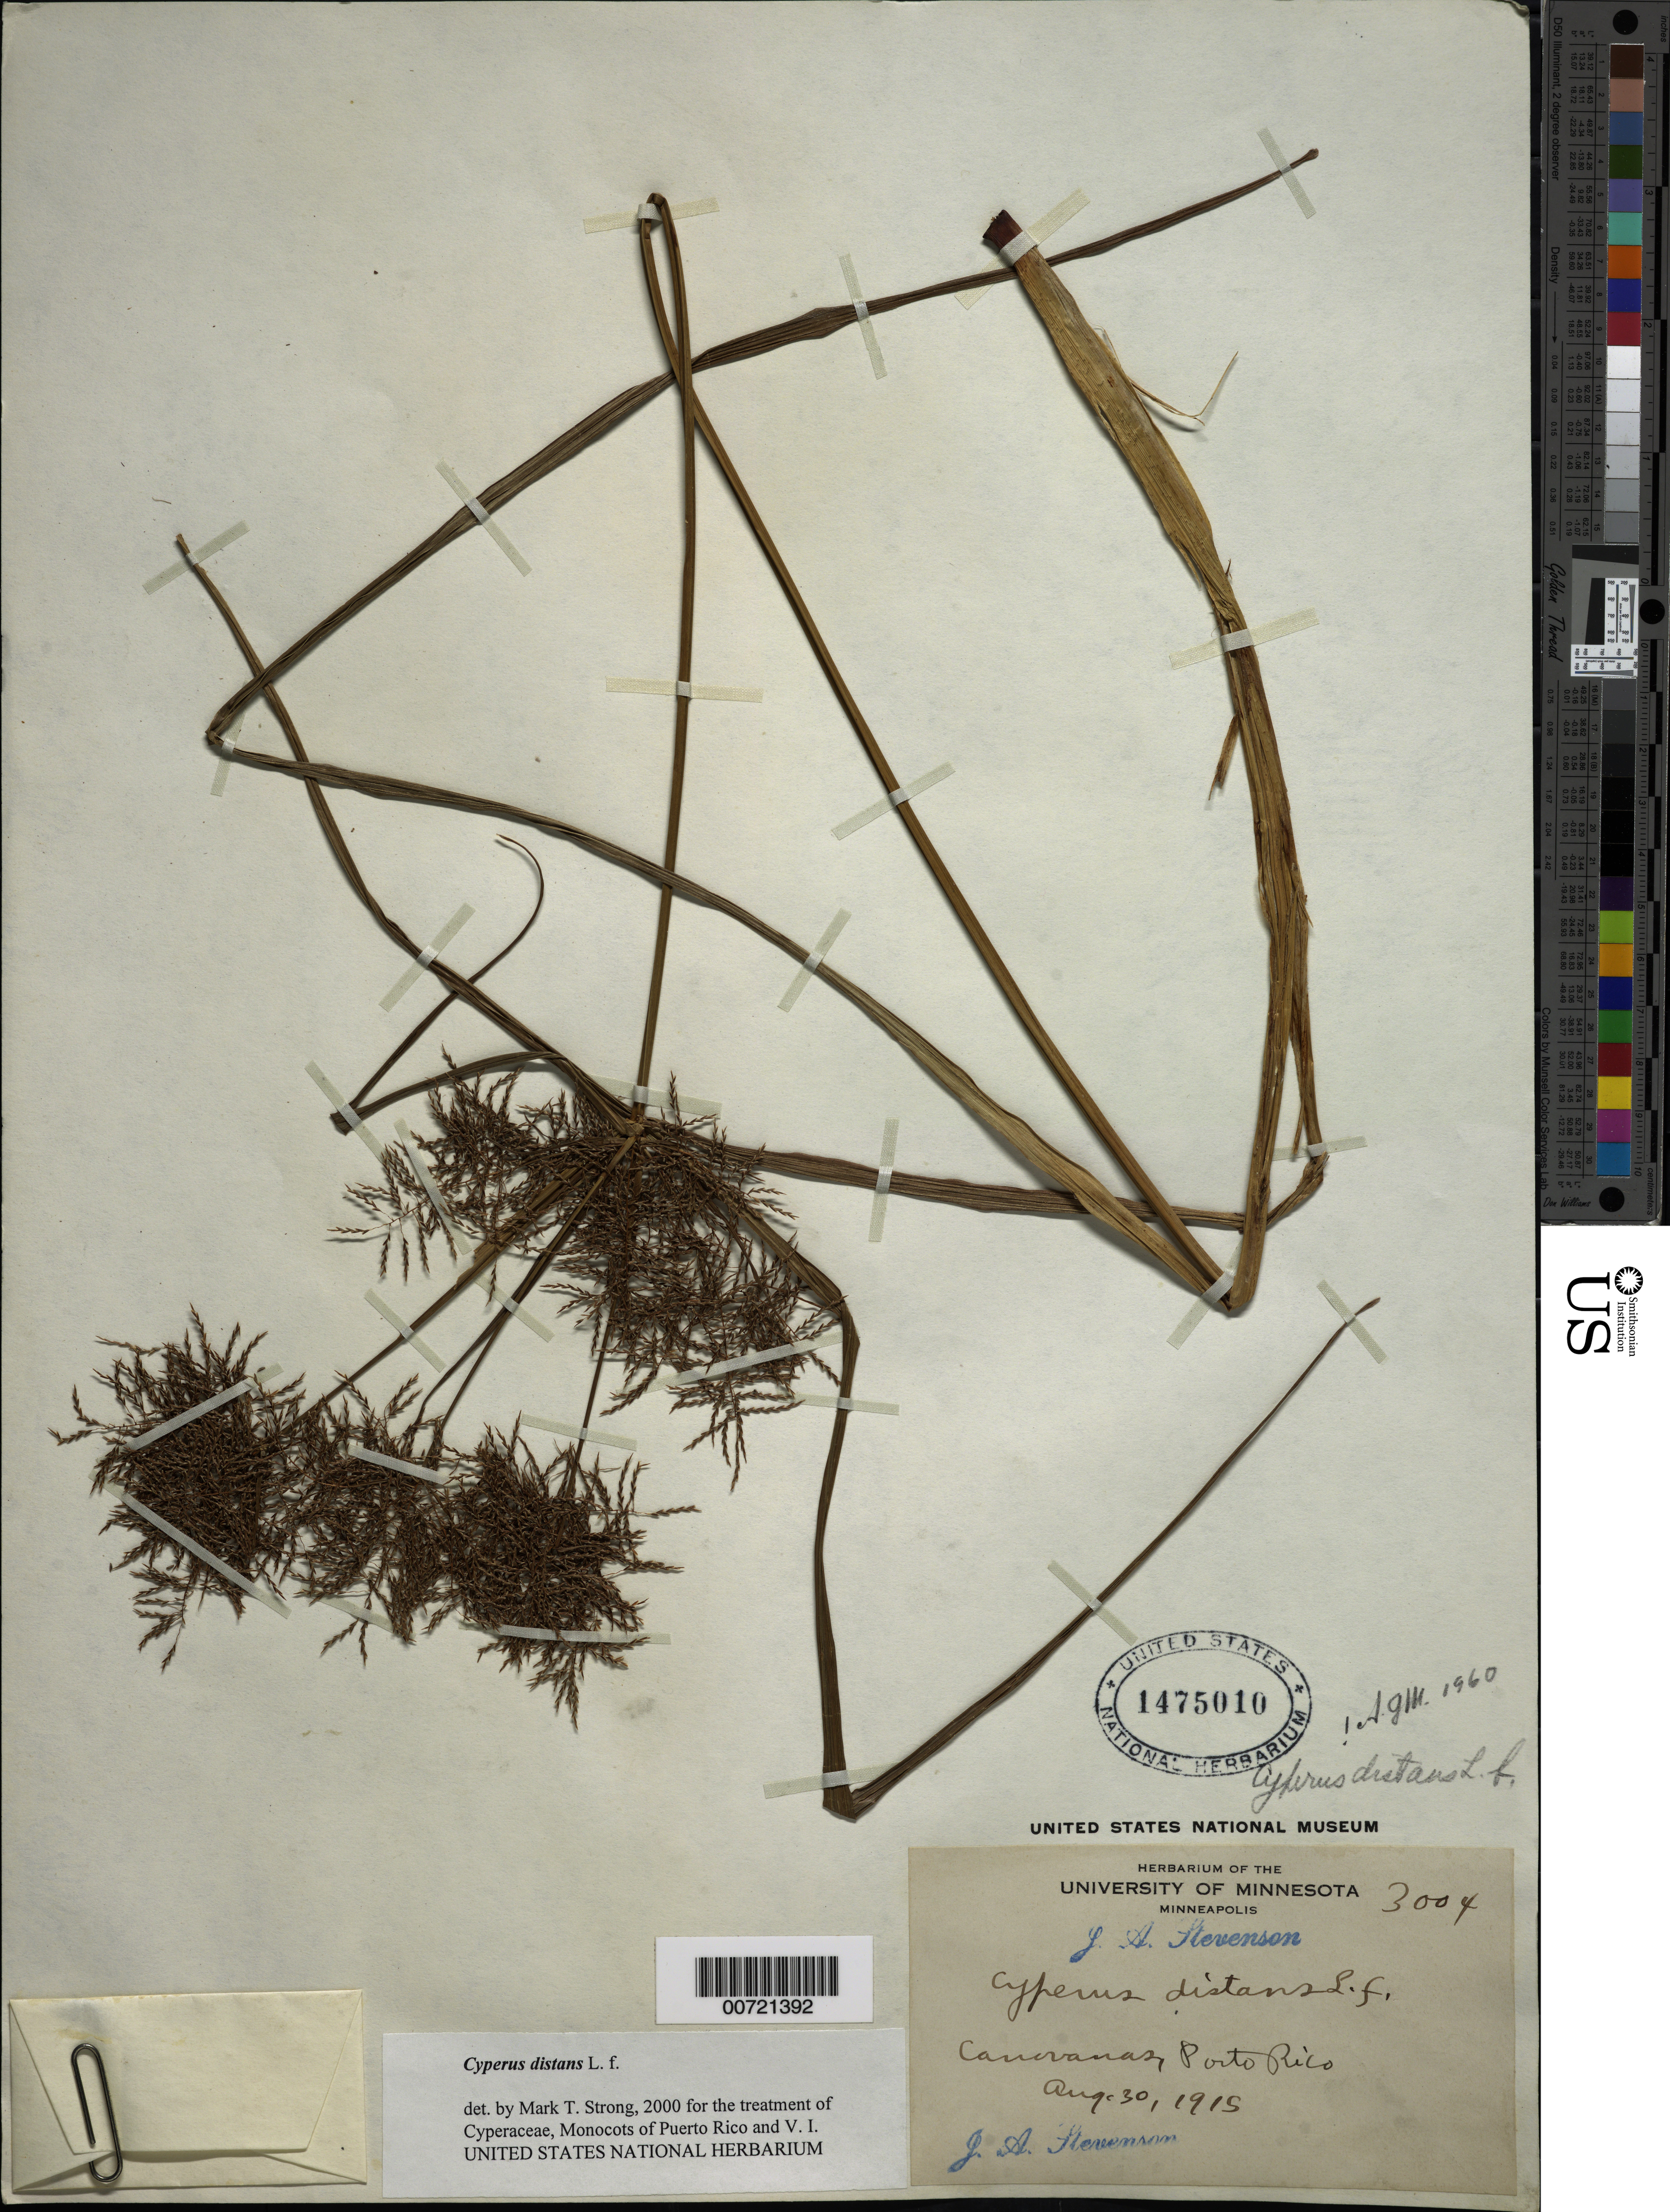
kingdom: Plantae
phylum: Tracheophyta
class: Liliopsida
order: Poales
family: Cyperaceae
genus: Cyperus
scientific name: Cyperus distans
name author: L. f.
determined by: Strong, M. T., (US), Smithsonian Institution - National Museum of Natural History (UNITED STATES)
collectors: J. Stevenson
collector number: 3004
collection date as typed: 30 Aug 1915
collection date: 1915-08-30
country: Puerto Rico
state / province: Canóvanas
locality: Canovanas.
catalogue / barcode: US 1475010